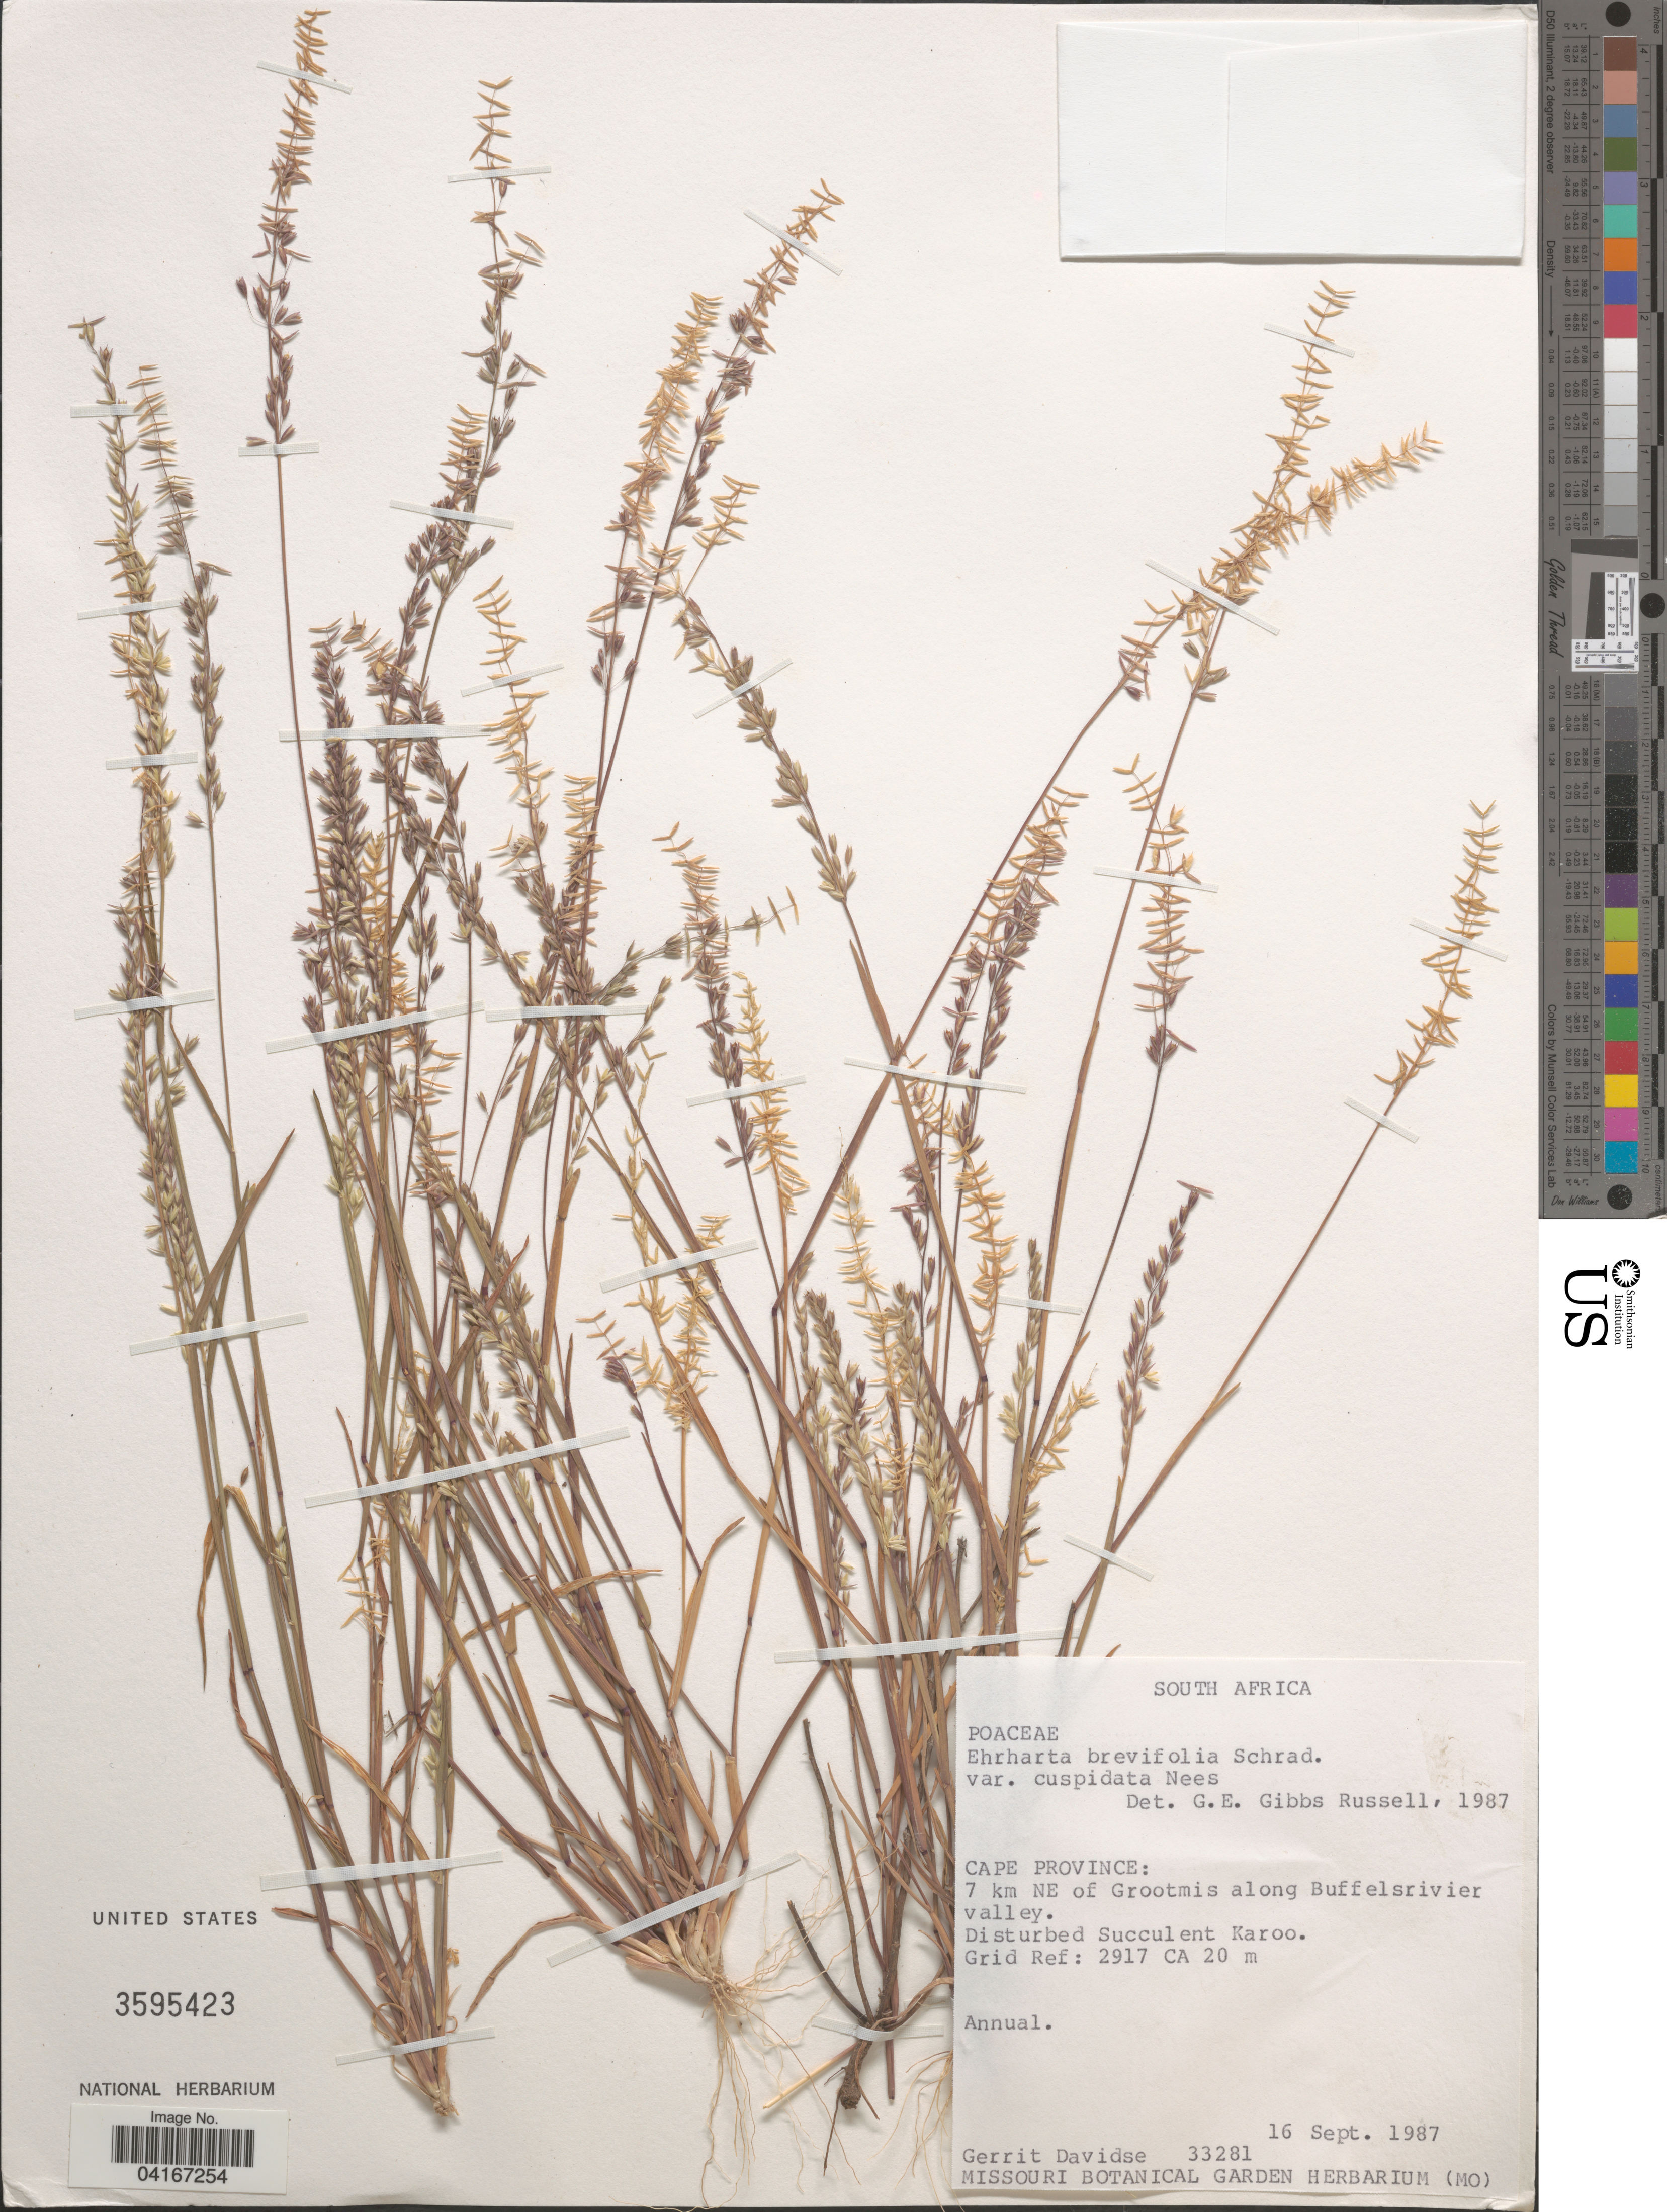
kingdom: Plantae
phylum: Tracheophyta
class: Liliopsida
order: Poales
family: Poaceae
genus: Ehrharta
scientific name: Ehrharta brevifolia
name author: Schrad.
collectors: G. Davidse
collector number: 33281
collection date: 1987-09-16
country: South Africa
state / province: Northern Cape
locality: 7 km NE of Grootmis along Bufferlsrivier valley. Disturbed Succulent Karoo. Grid Ref: 2917 CA.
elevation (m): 20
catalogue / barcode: US 3595423